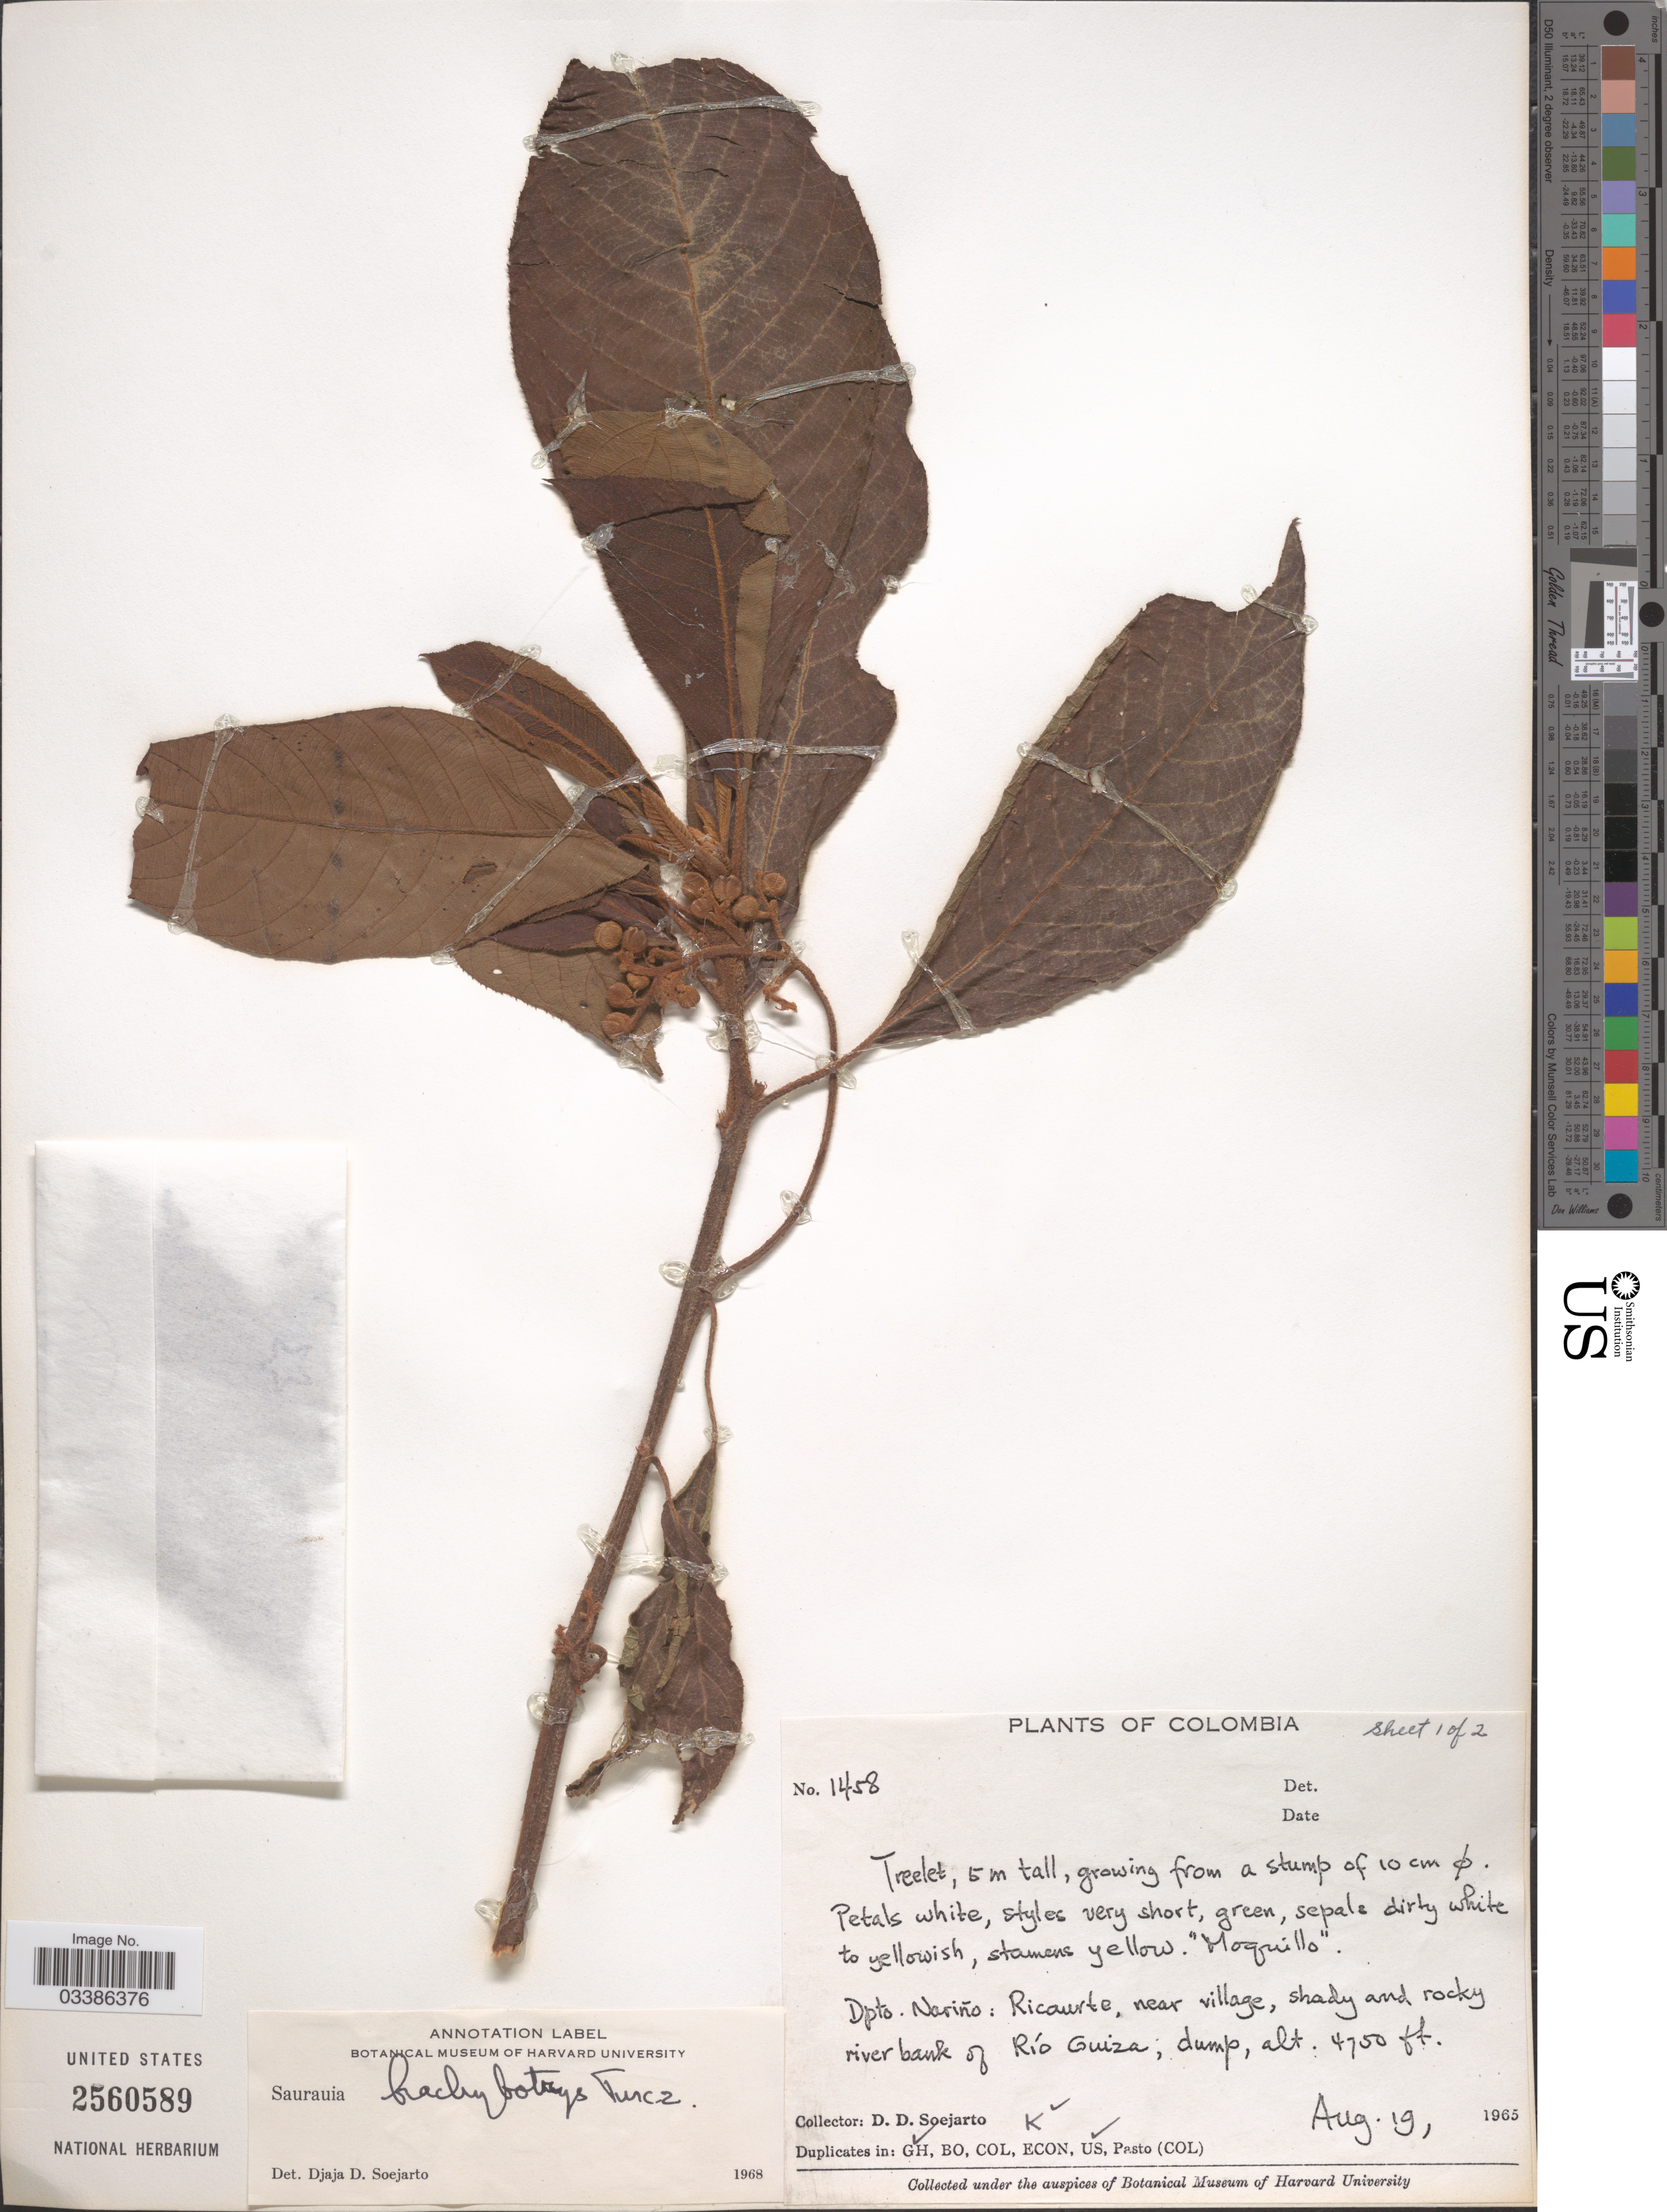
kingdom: Plantae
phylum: Tracheophyta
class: Magnoliopsida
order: Ericales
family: Actinidiaceae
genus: Saurauia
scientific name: Saurauia brachybotrys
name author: Turcz.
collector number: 1458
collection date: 1965-08-19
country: Colombia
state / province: Nariño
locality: Dpto. Nariño: Ricaurte, near village, shady and rocky river bank of Río Guiza; dump.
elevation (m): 1448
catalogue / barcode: US 2560589